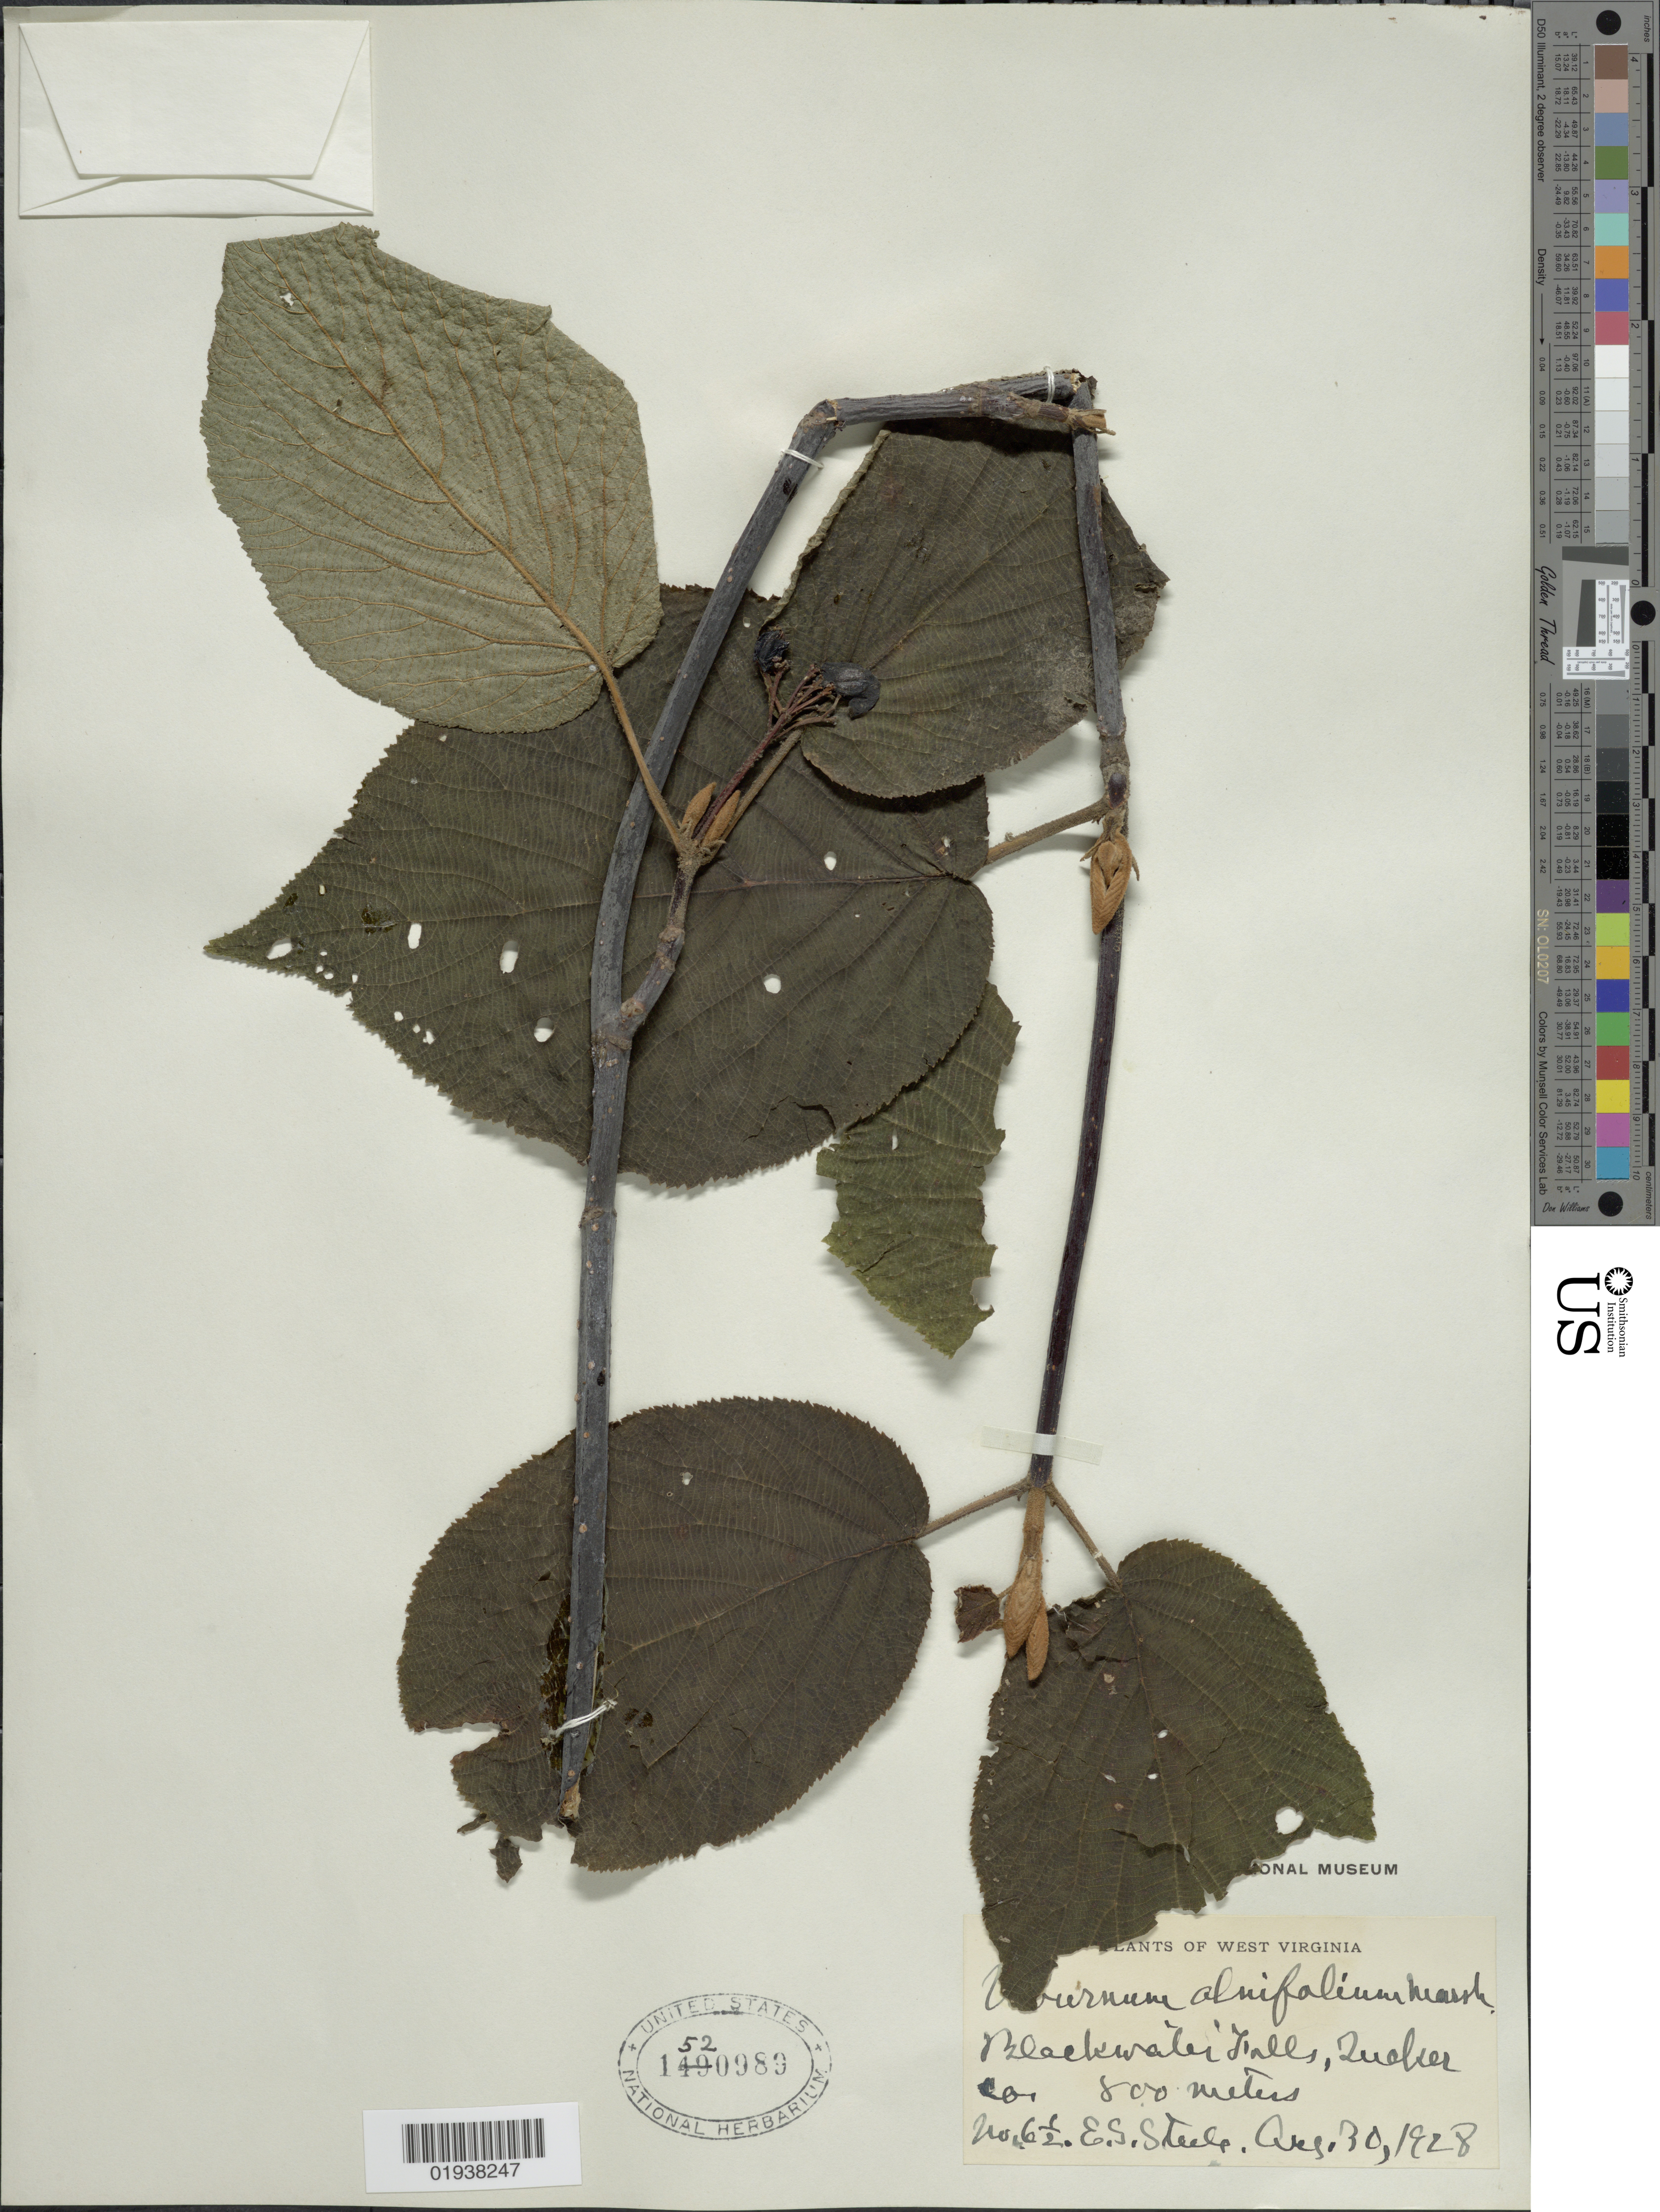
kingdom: Plantae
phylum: Tracheophyta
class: Magnoliopsida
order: Dipsacales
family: Viburnaceae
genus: Viburnum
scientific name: Viburnum alnifolium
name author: Marshall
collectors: E. Steele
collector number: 6½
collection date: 1928-08-30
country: United States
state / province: West Virginia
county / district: Tucker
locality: Blackwater Falls, Tucker Co.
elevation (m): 800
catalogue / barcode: US 1520989